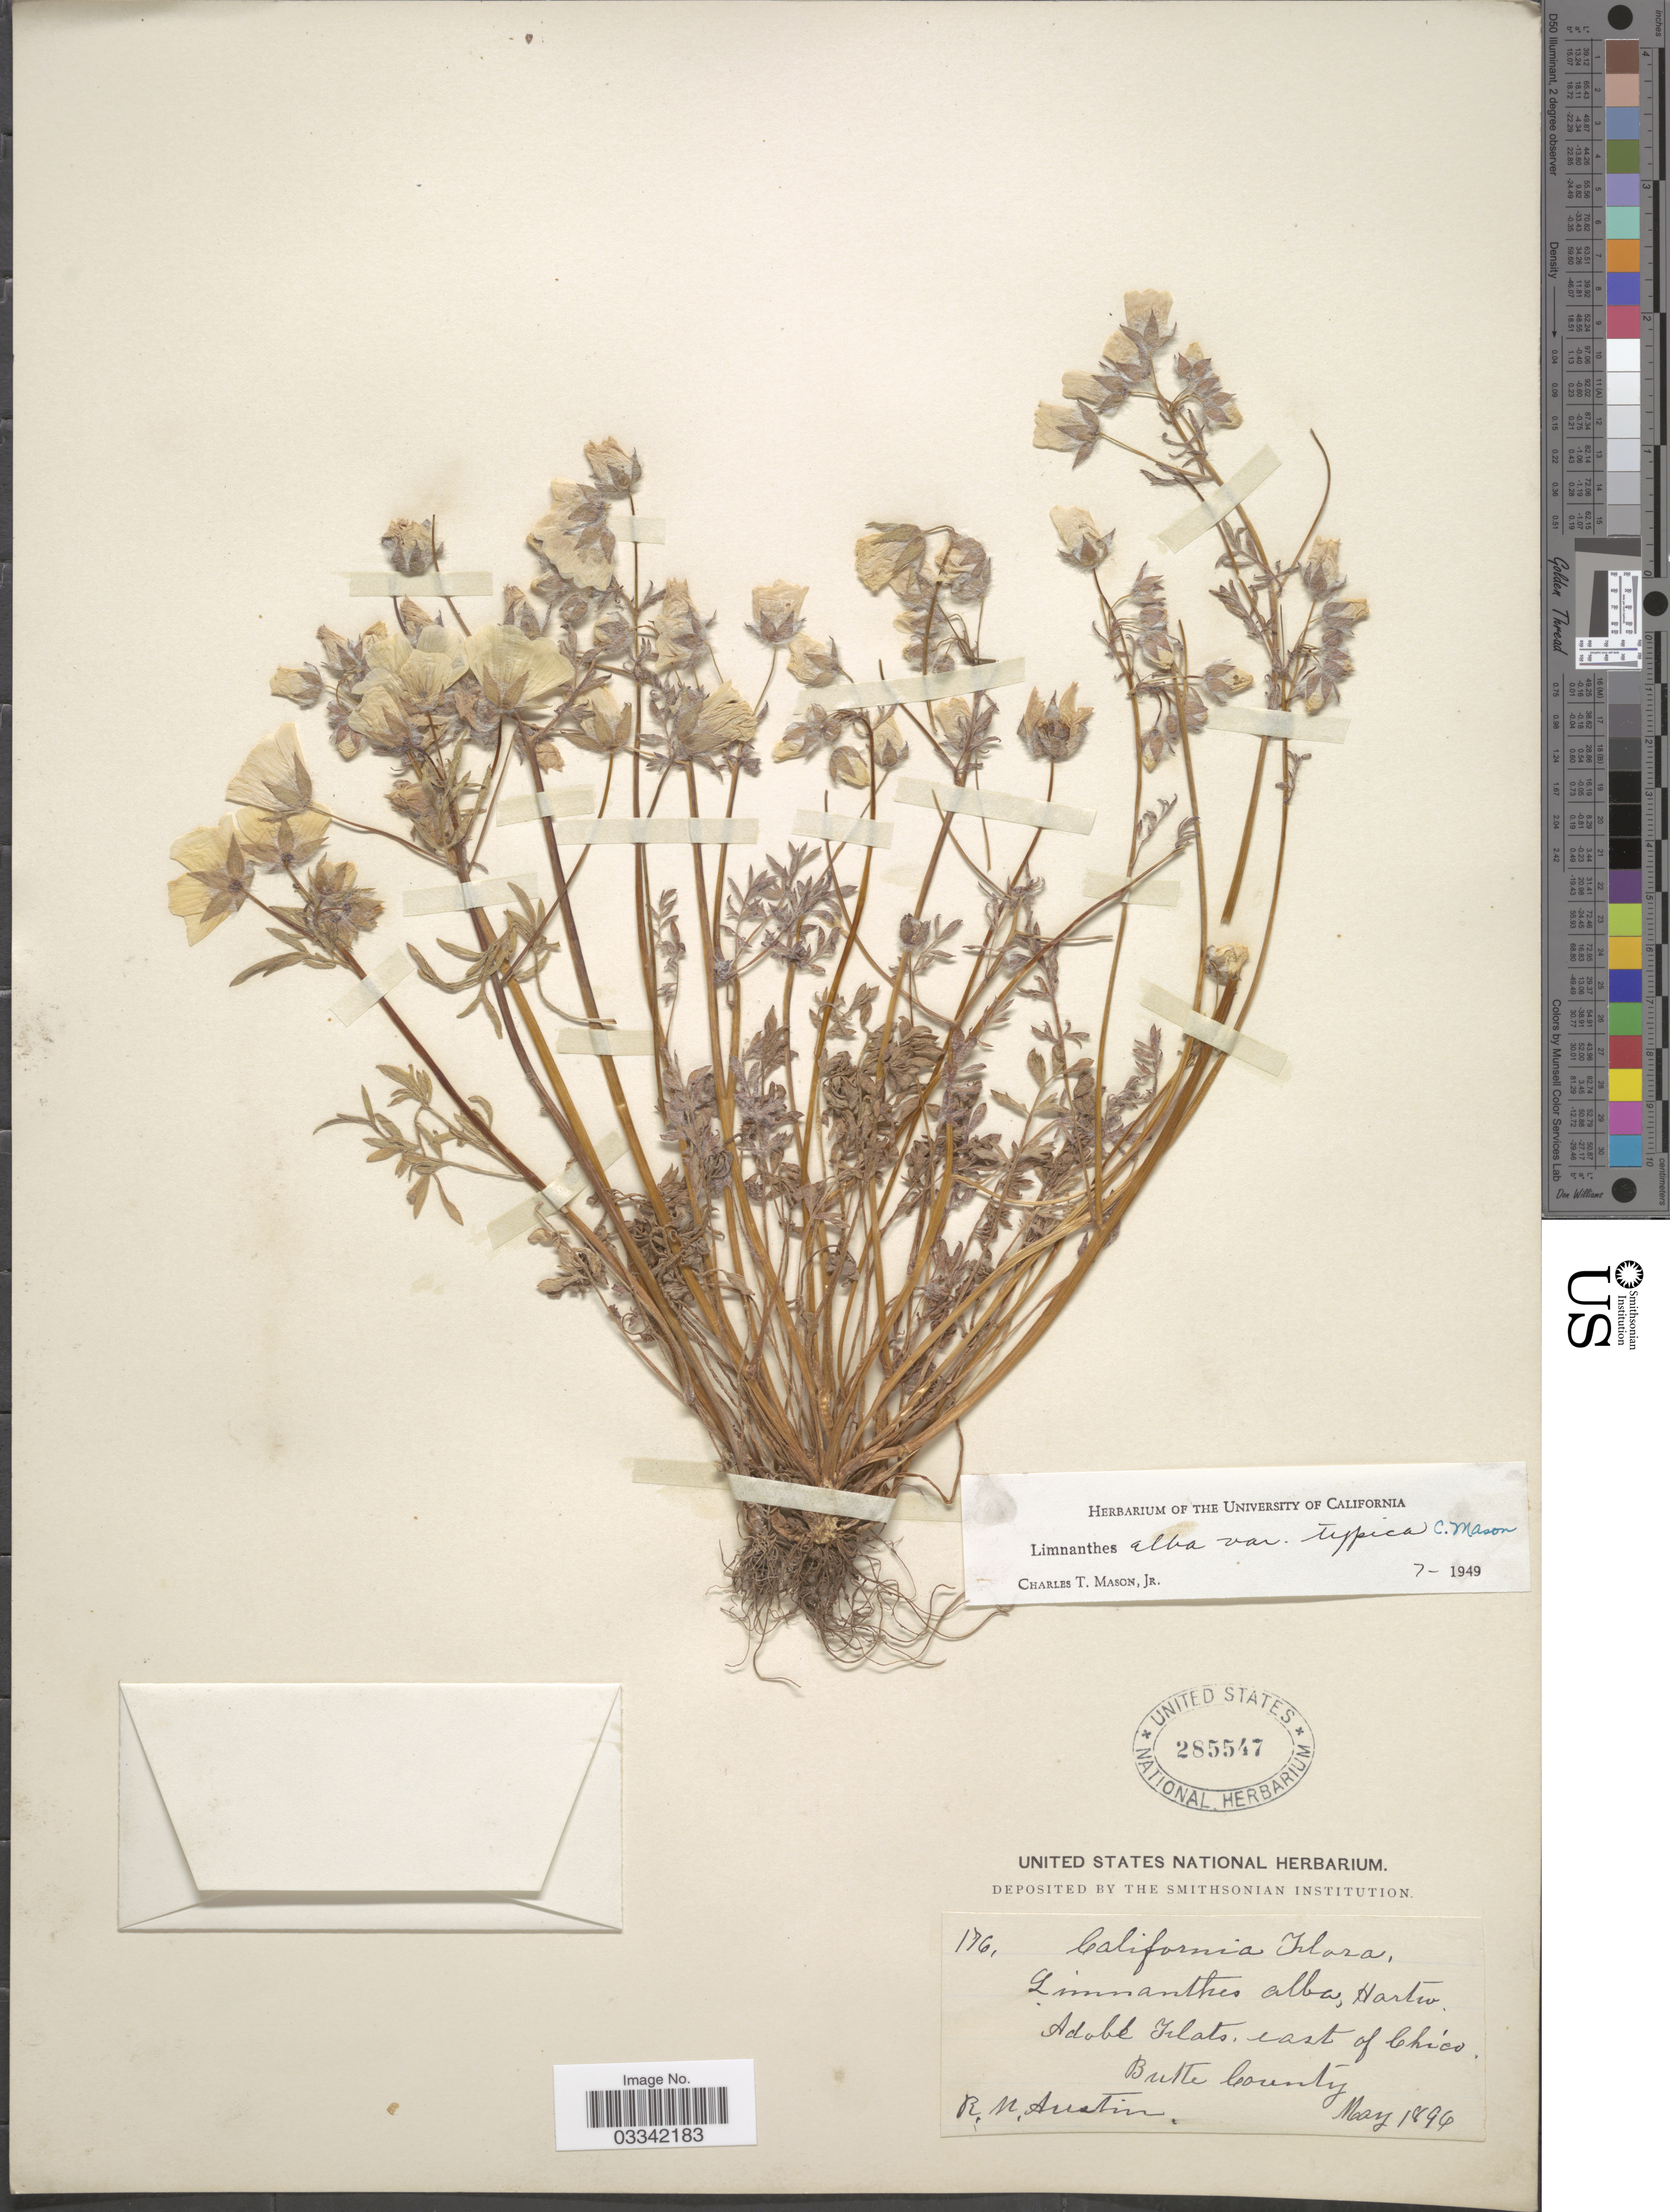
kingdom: Plantae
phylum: Tracheophyta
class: Magnoliopsida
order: Brassicales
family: Limnanthaceae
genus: Limnanthes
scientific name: Limnanthes alba subsp. alba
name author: Hartw. ex Benth.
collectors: R. Austin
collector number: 176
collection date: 1894-05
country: United States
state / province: California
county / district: Butte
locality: Adobe Flats, east of Chico, Butte County.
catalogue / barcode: US 285547